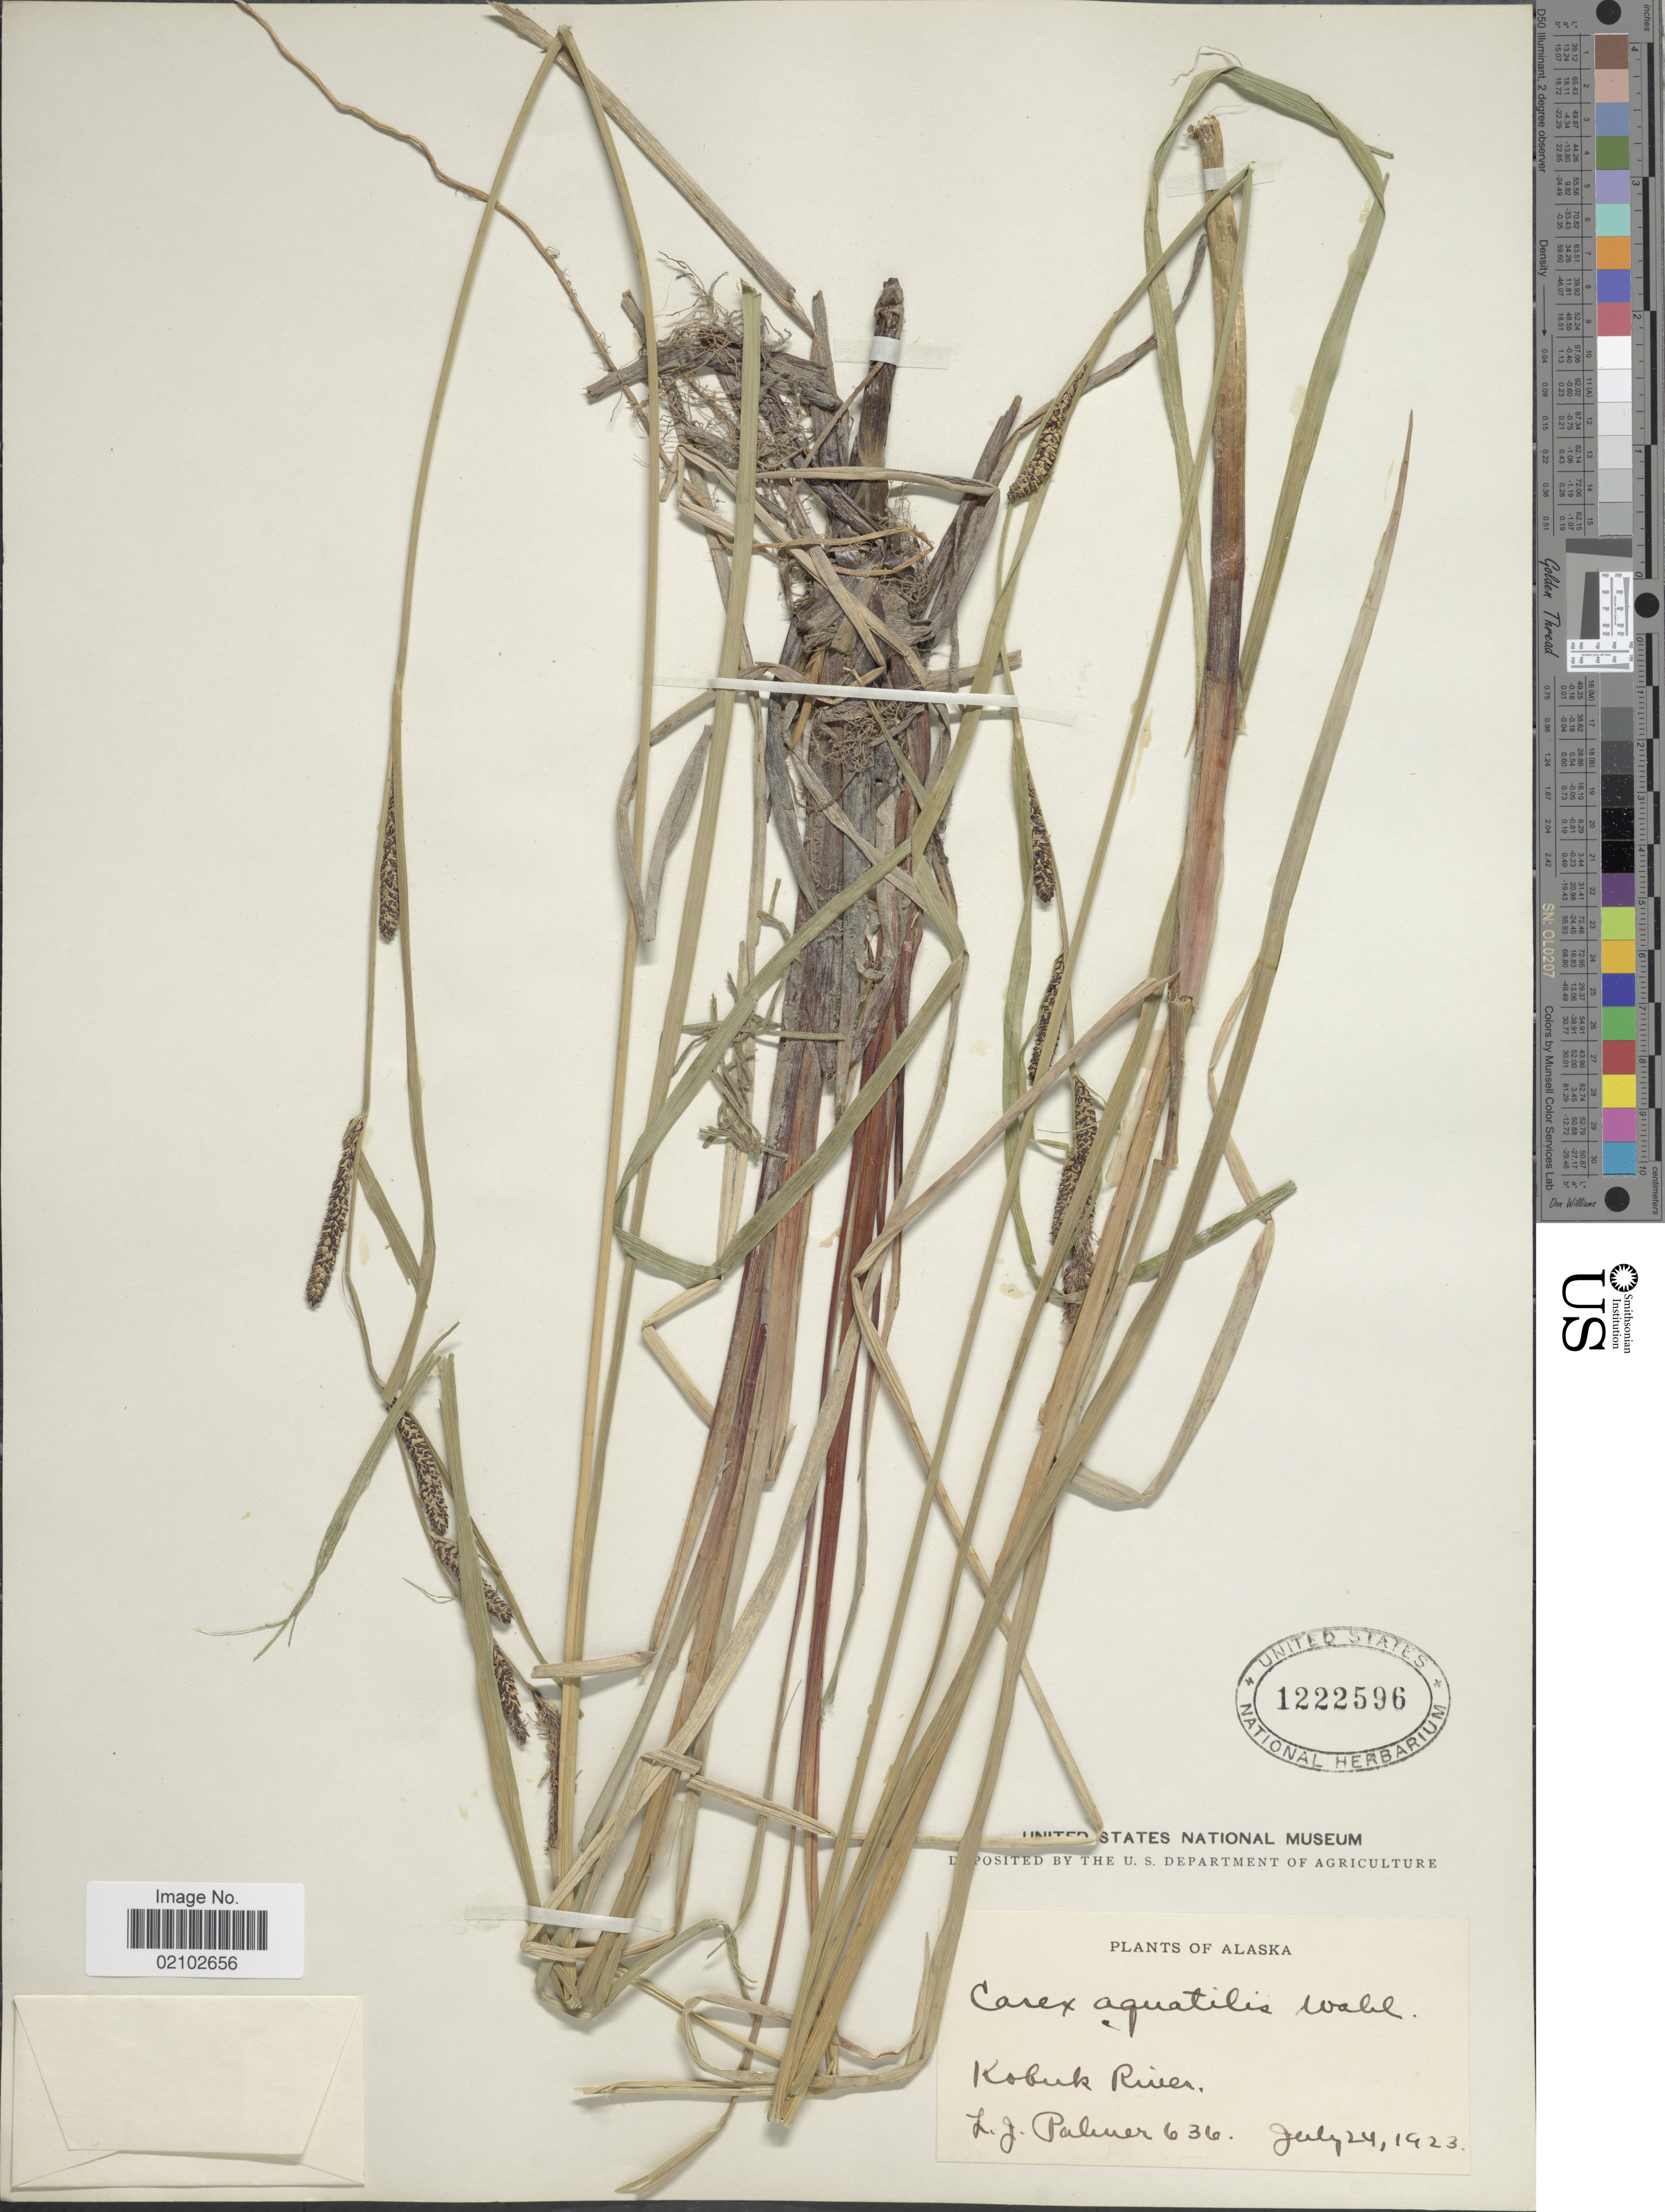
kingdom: Plantae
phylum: Tracheophyta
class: Liliopsida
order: Poales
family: Cyperaceae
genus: Carex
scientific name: Carex aquatilis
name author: Wahlenb.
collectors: L. J. Palmer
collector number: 363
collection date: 1923-07-24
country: United States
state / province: Alaska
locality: Kobuk River.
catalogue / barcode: US 1222596